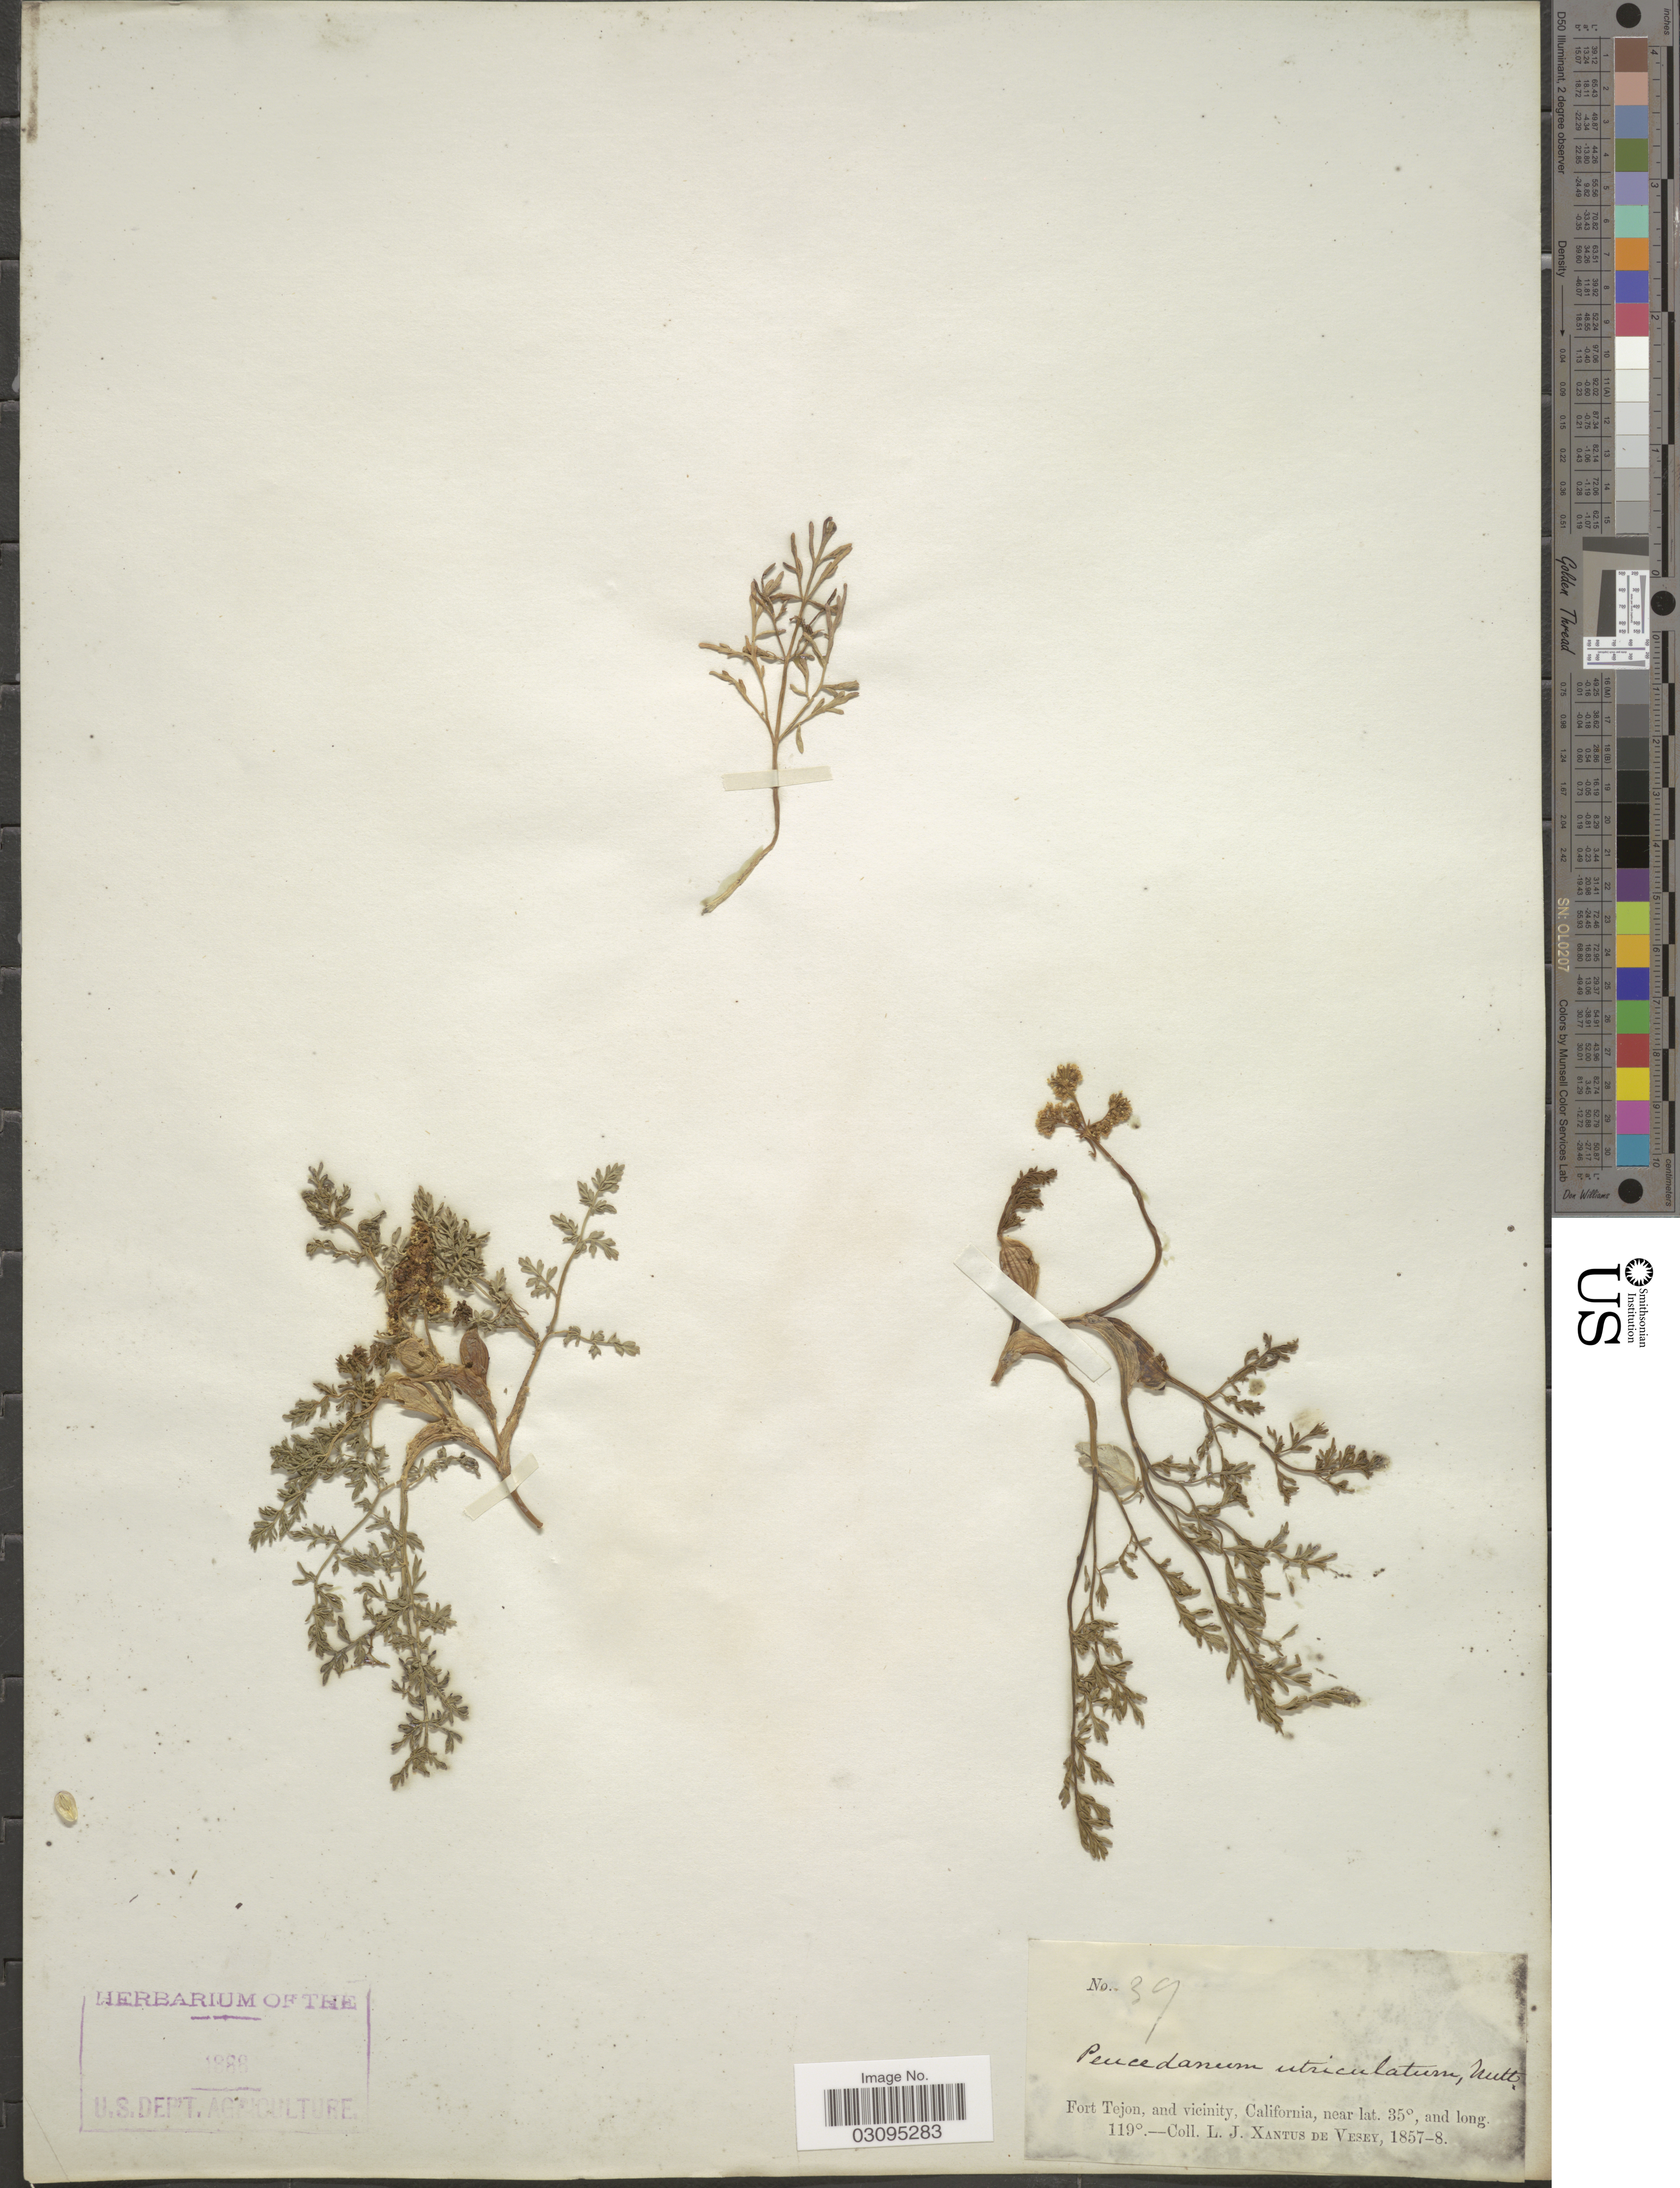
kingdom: Plantae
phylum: Tracheophyta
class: Magnoliopsida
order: Apiales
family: Apiaceae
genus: Lomatium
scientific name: Lomatium utriculatum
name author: (Nutt. ex Torr. & A. Gray) J.M. Coult. & Rose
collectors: L. Xantus de Vesey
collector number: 39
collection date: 1857/1858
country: United States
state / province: California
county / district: Kern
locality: Fort Tejon, and vicinity, California.